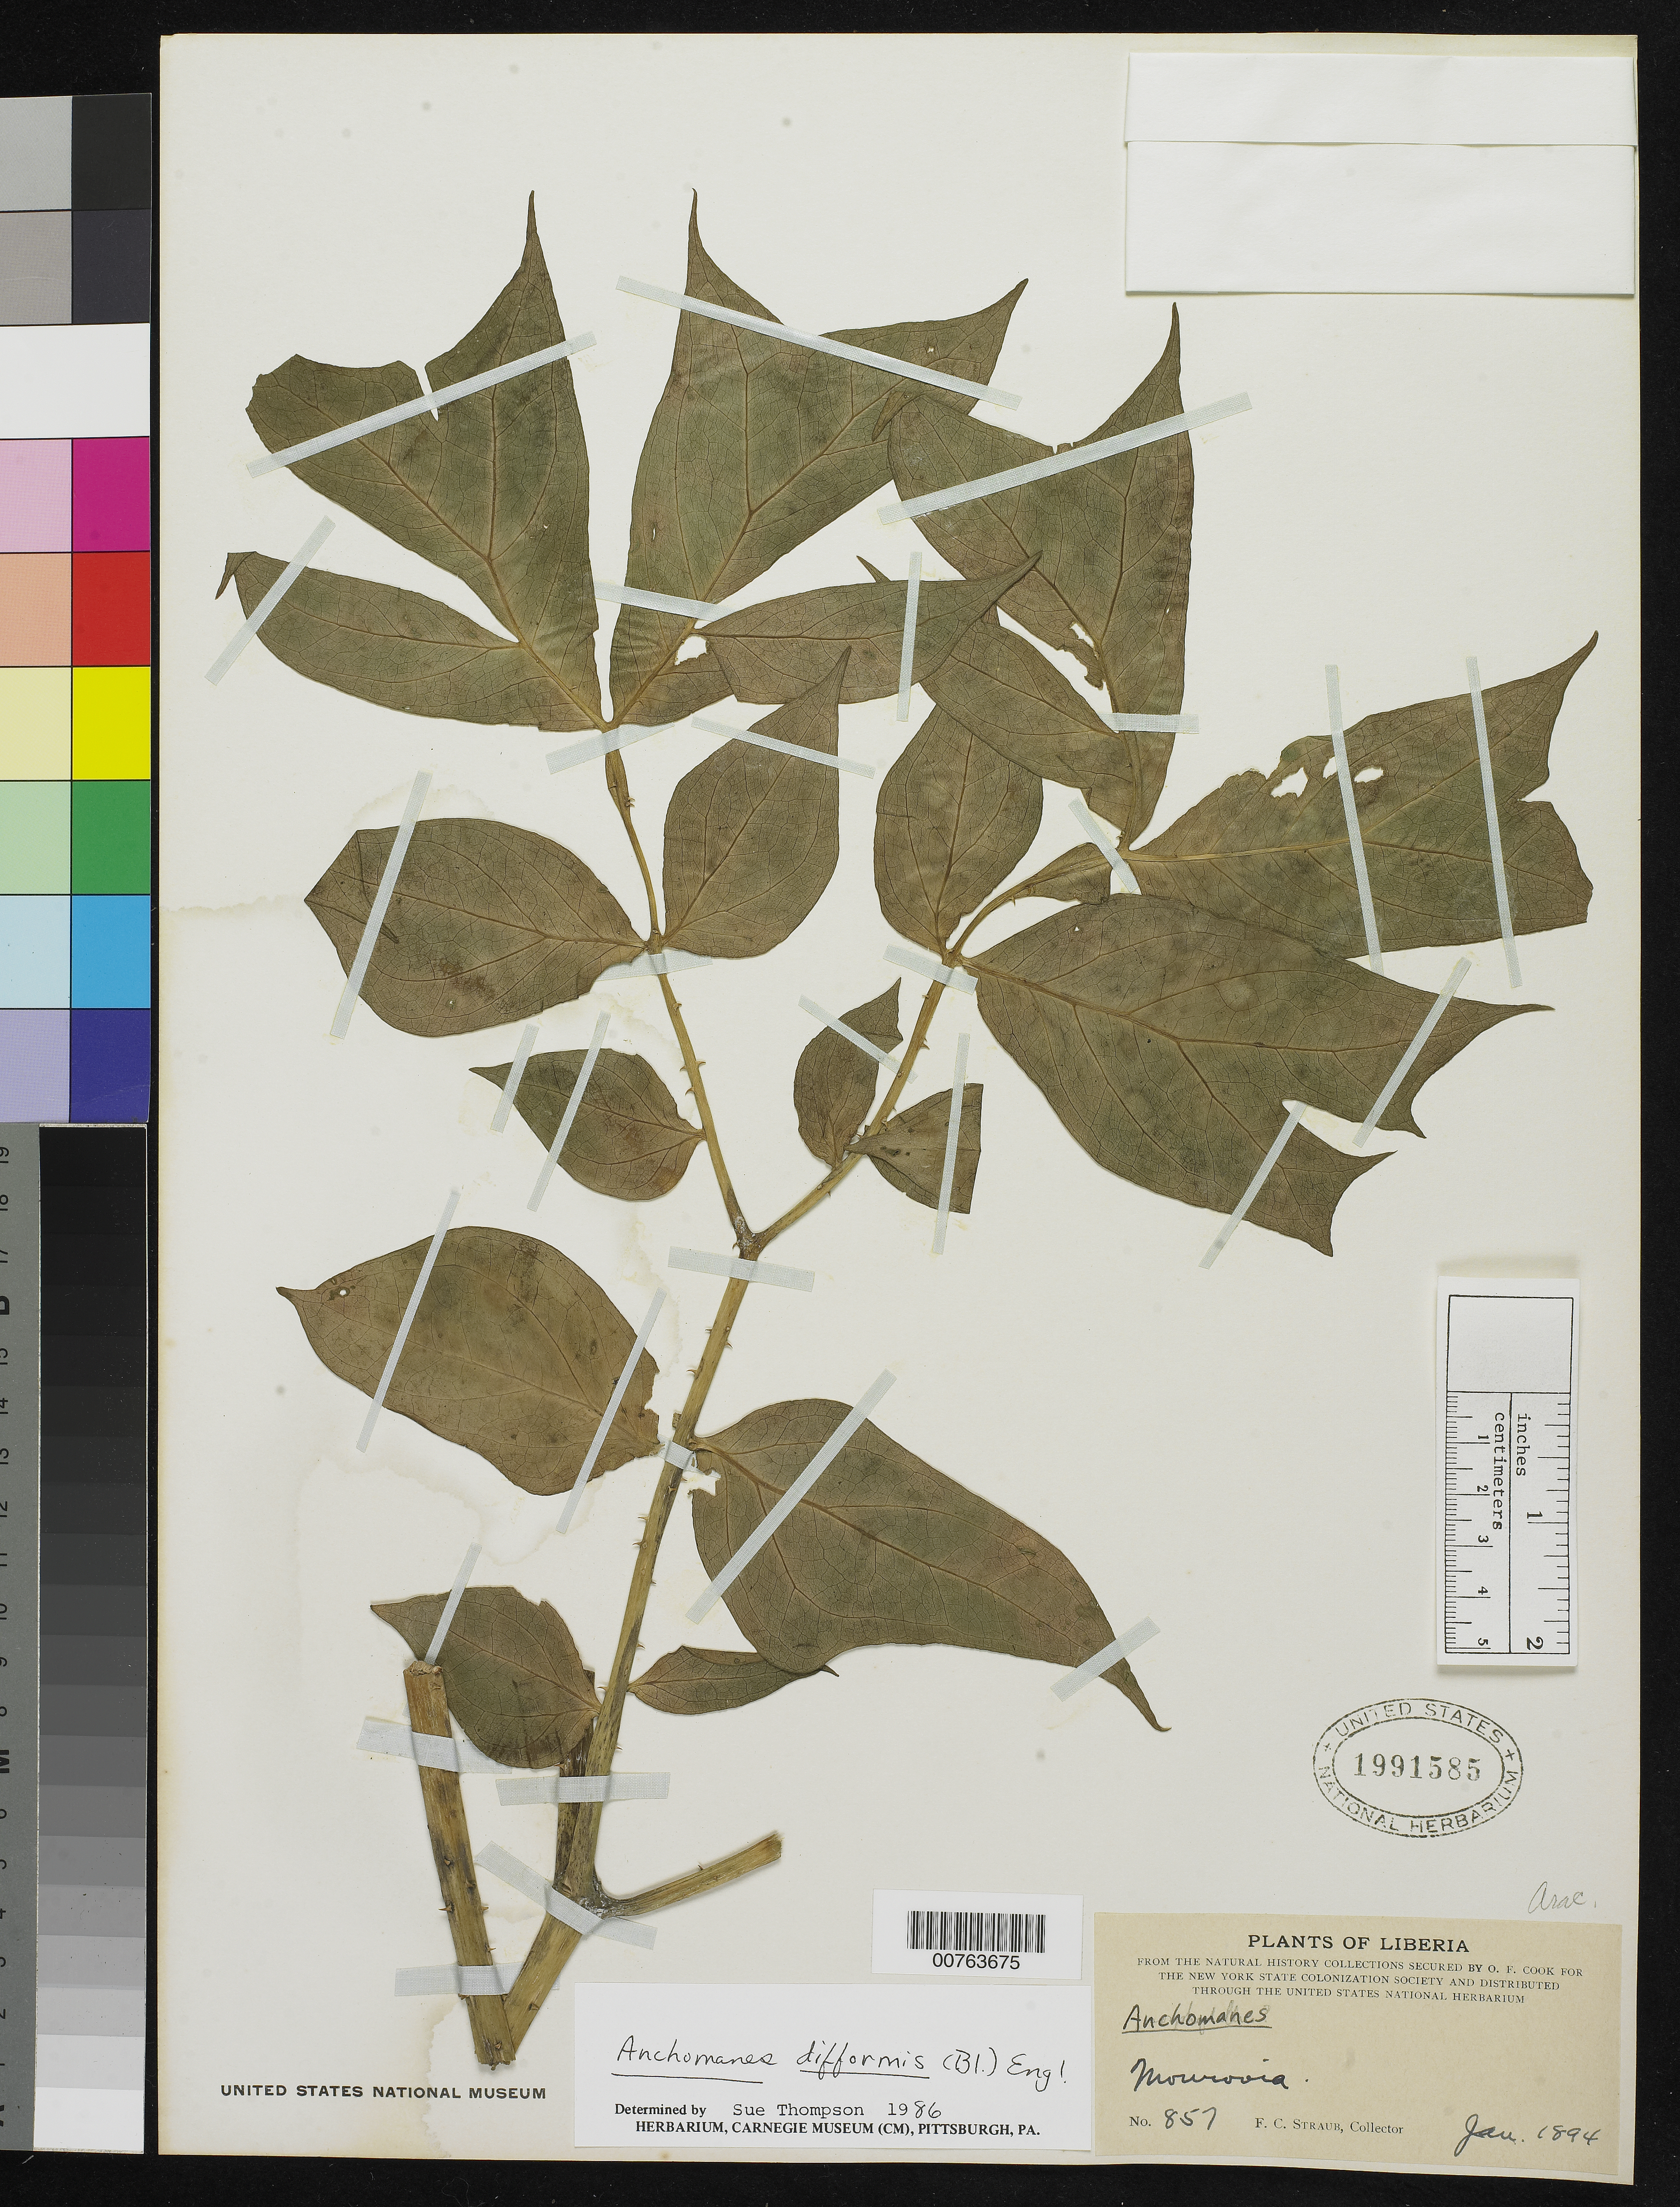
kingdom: Plantae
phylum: Tracheophyta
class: Liliopsida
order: Alismatales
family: Araceae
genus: Anchomanes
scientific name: Anchomanes difformis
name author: (Blume) Engl.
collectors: F. Straub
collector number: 857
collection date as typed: Jan 1984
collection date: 1984-01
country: Liberia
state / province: Montserrado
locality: Monrovia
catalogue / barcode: US 1991585